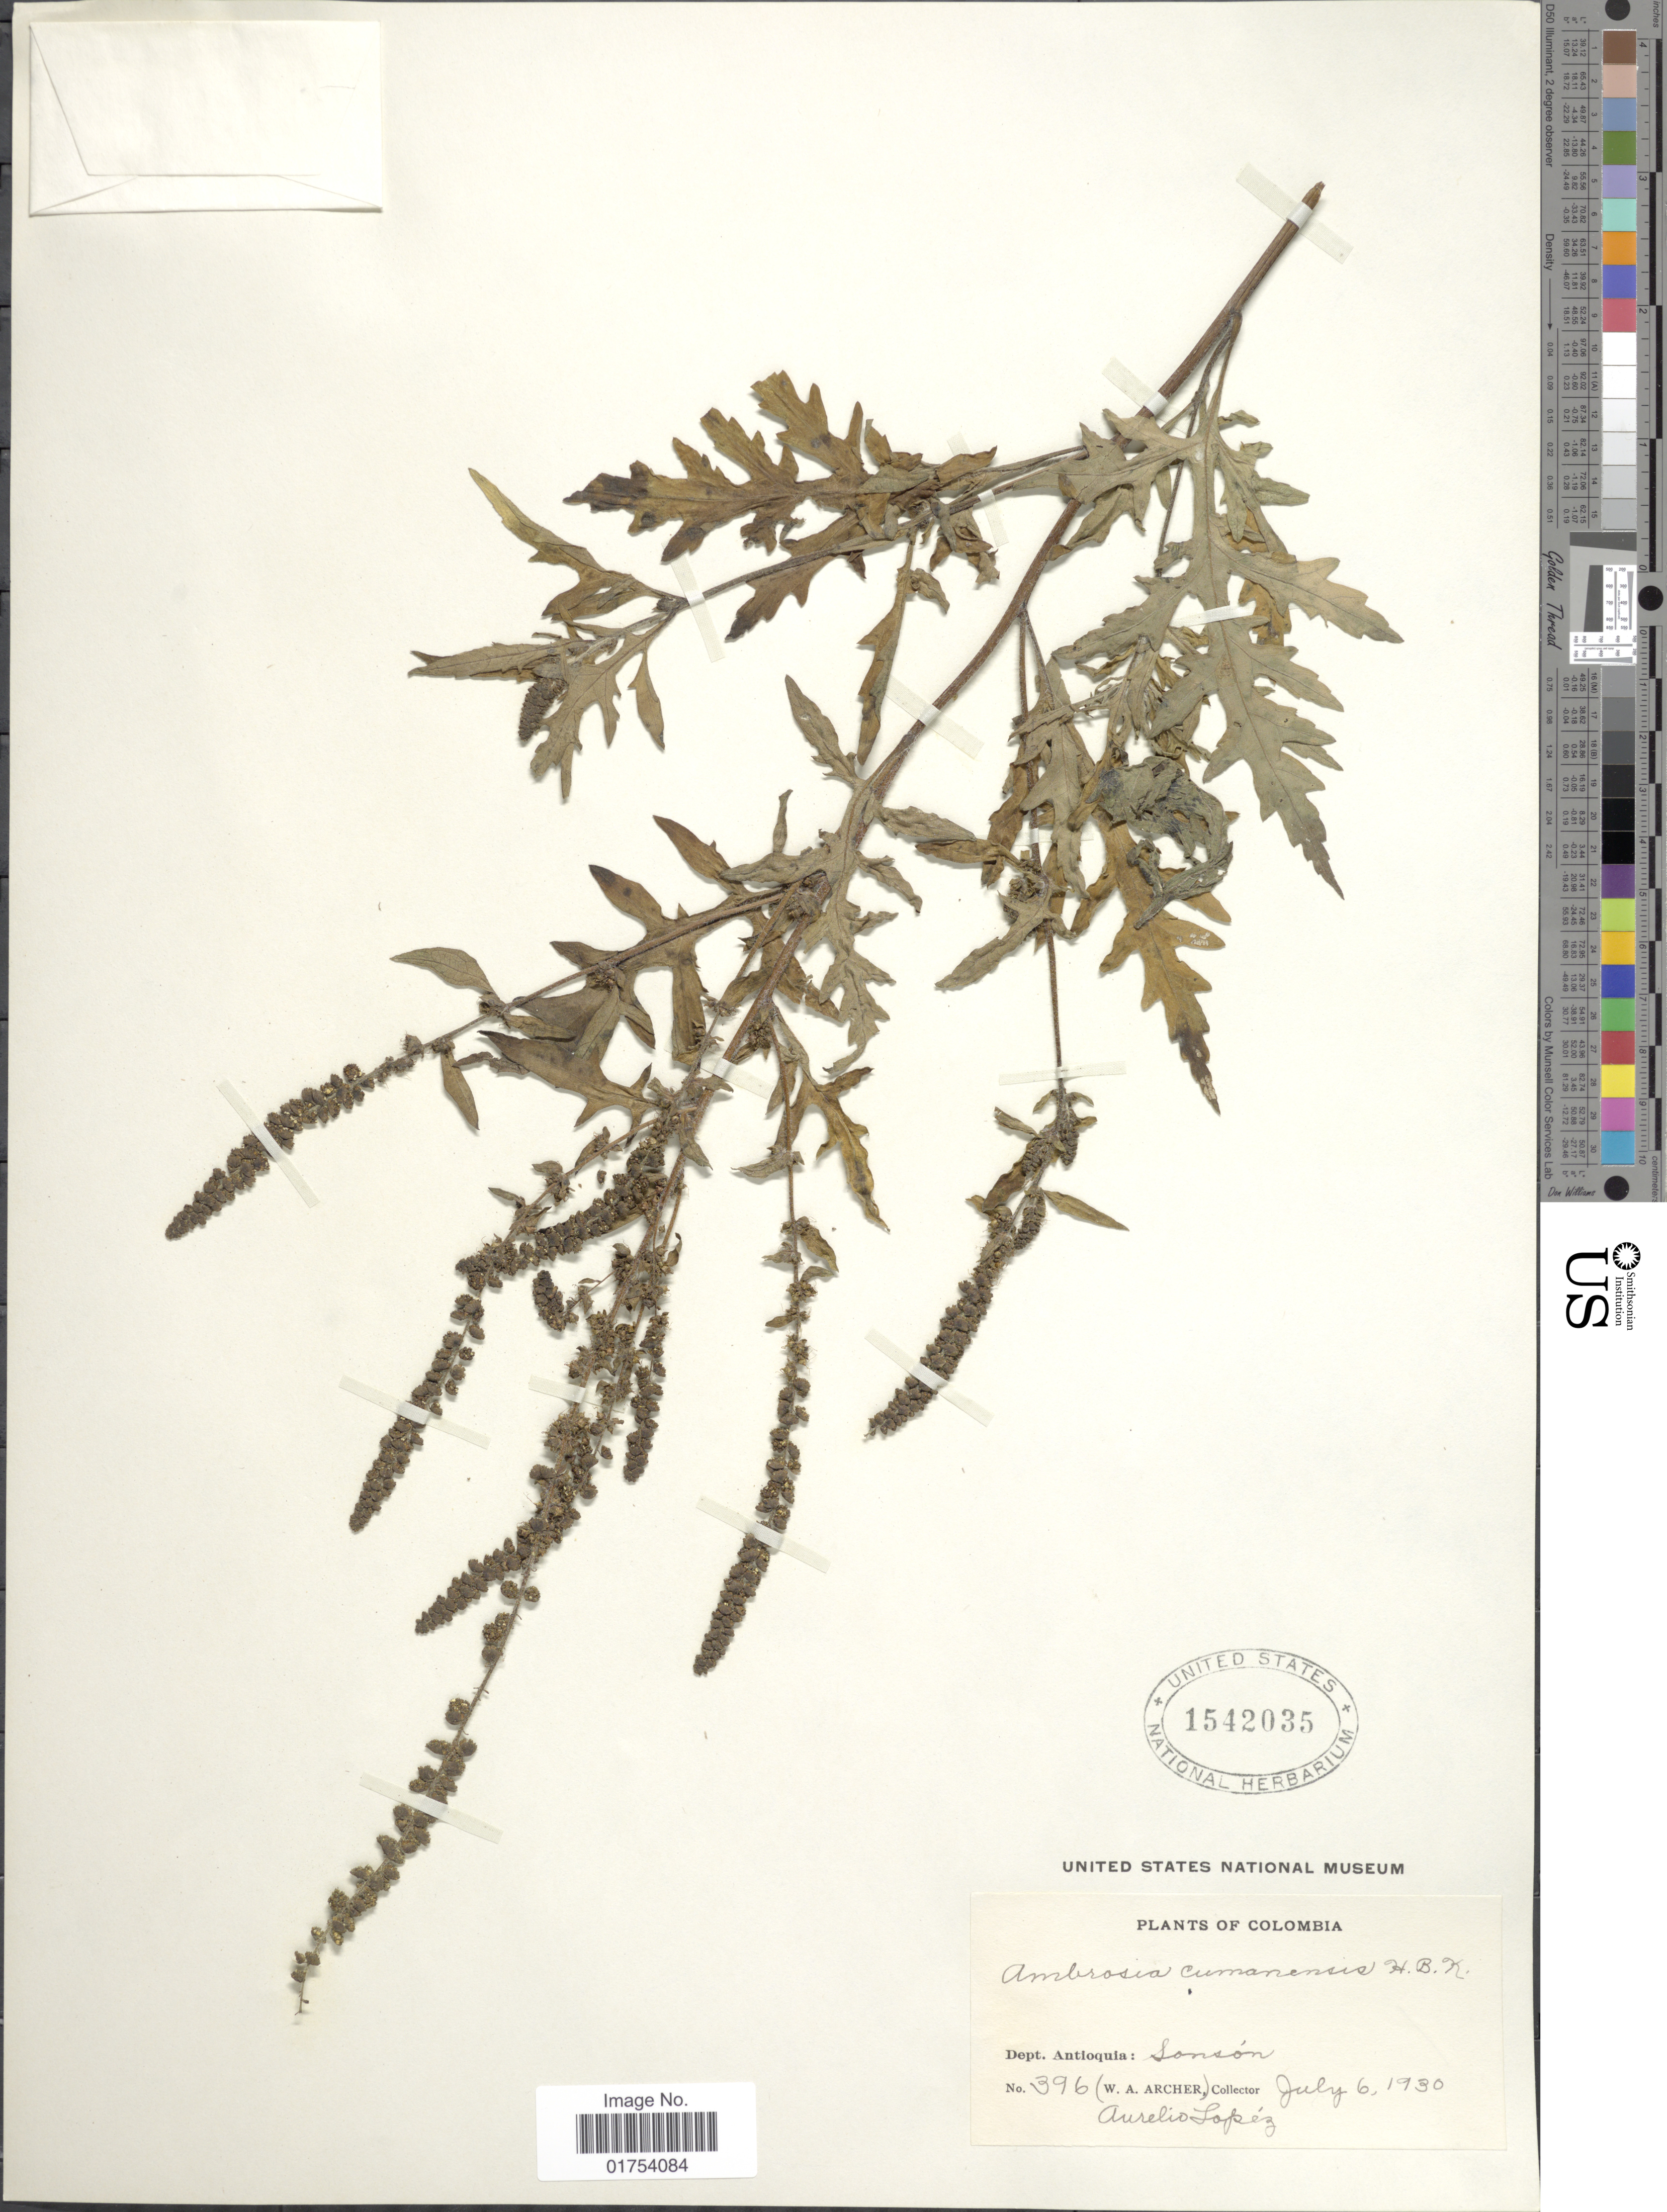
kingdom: Plantae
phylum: Tracheophyta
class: Magnoliopsida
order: Asterales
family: Asteraceae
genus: Ambrosia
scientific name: Ambrosia peruviana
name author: Willd.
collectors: W. A. Archer & A. López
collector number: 396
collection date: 1930-07-06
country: Colombia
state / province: Antioquia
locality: Sonson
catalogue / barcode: US 1542035